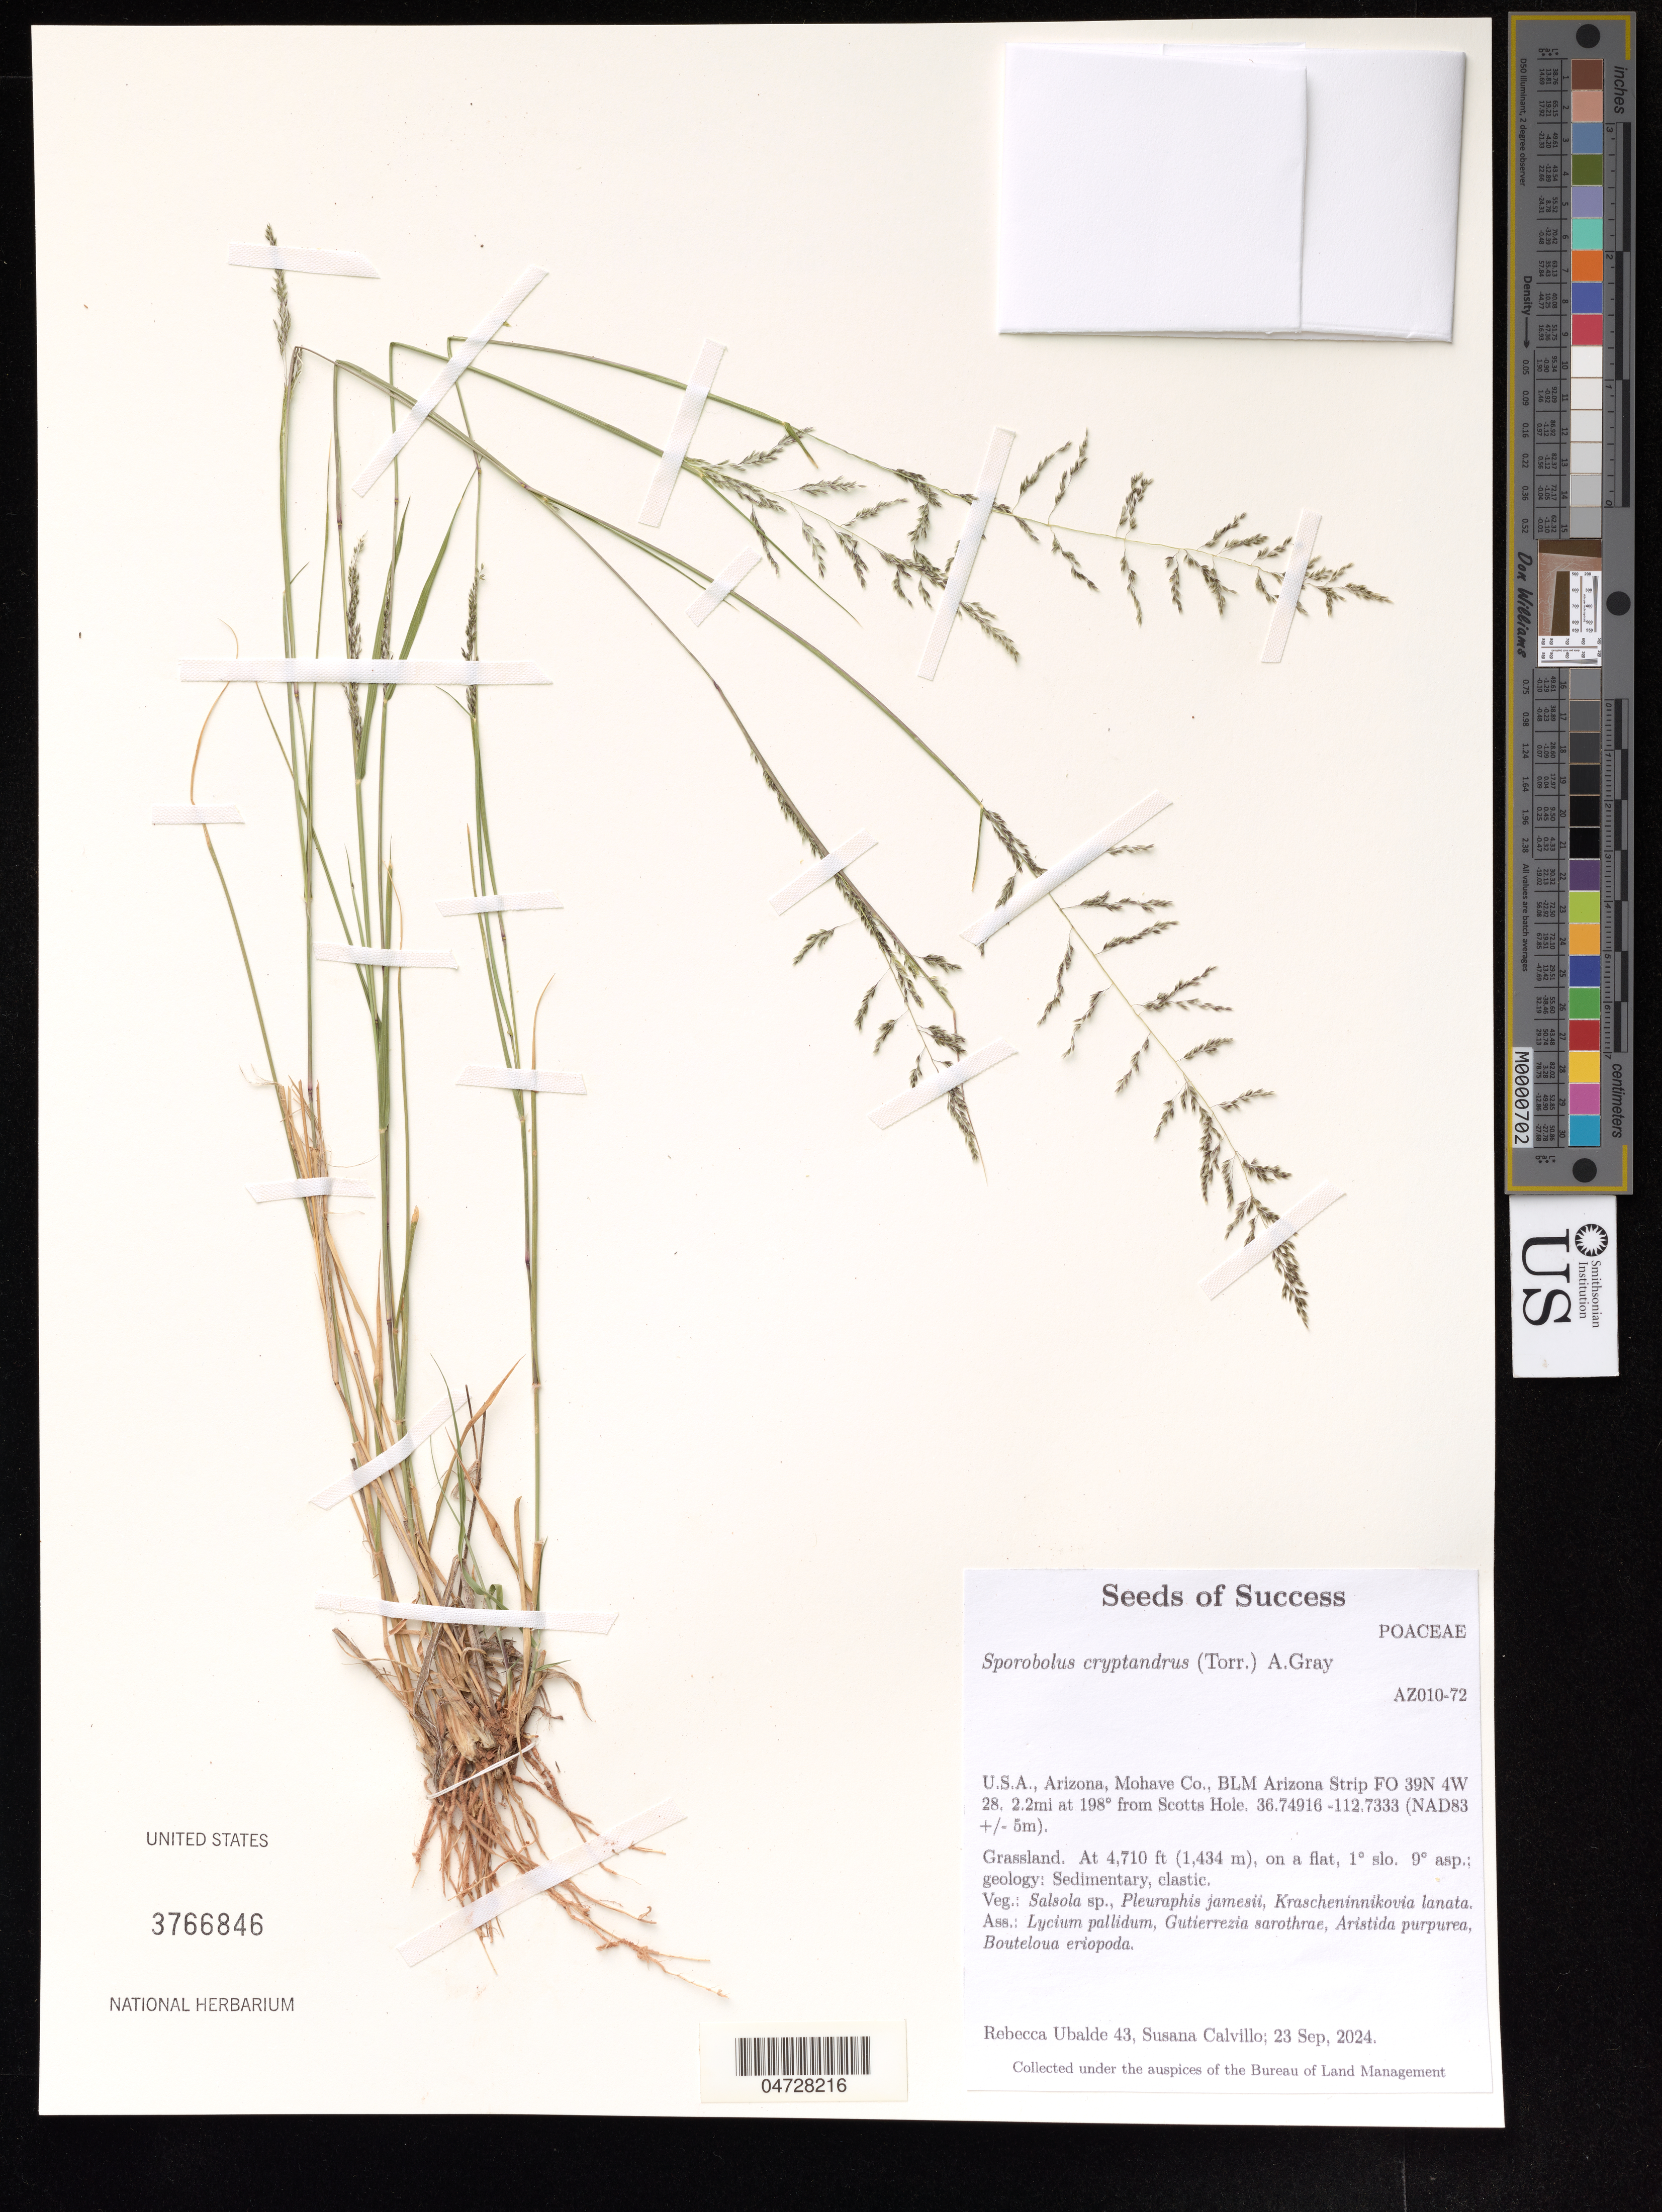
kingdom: Plantae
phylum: Tracheophyta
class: Liliopsida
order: Poales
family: Poaceae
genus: Sporobolus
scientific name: Sporobolus cryptandrus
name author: (Torr.) A. Gray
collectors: R. Ubalde & S. Calvillo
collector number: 43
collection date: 2024-09-23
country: United States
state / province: Arizona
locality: Mohave Co., BLM Arizona Strip FO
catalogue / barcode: US 3766846